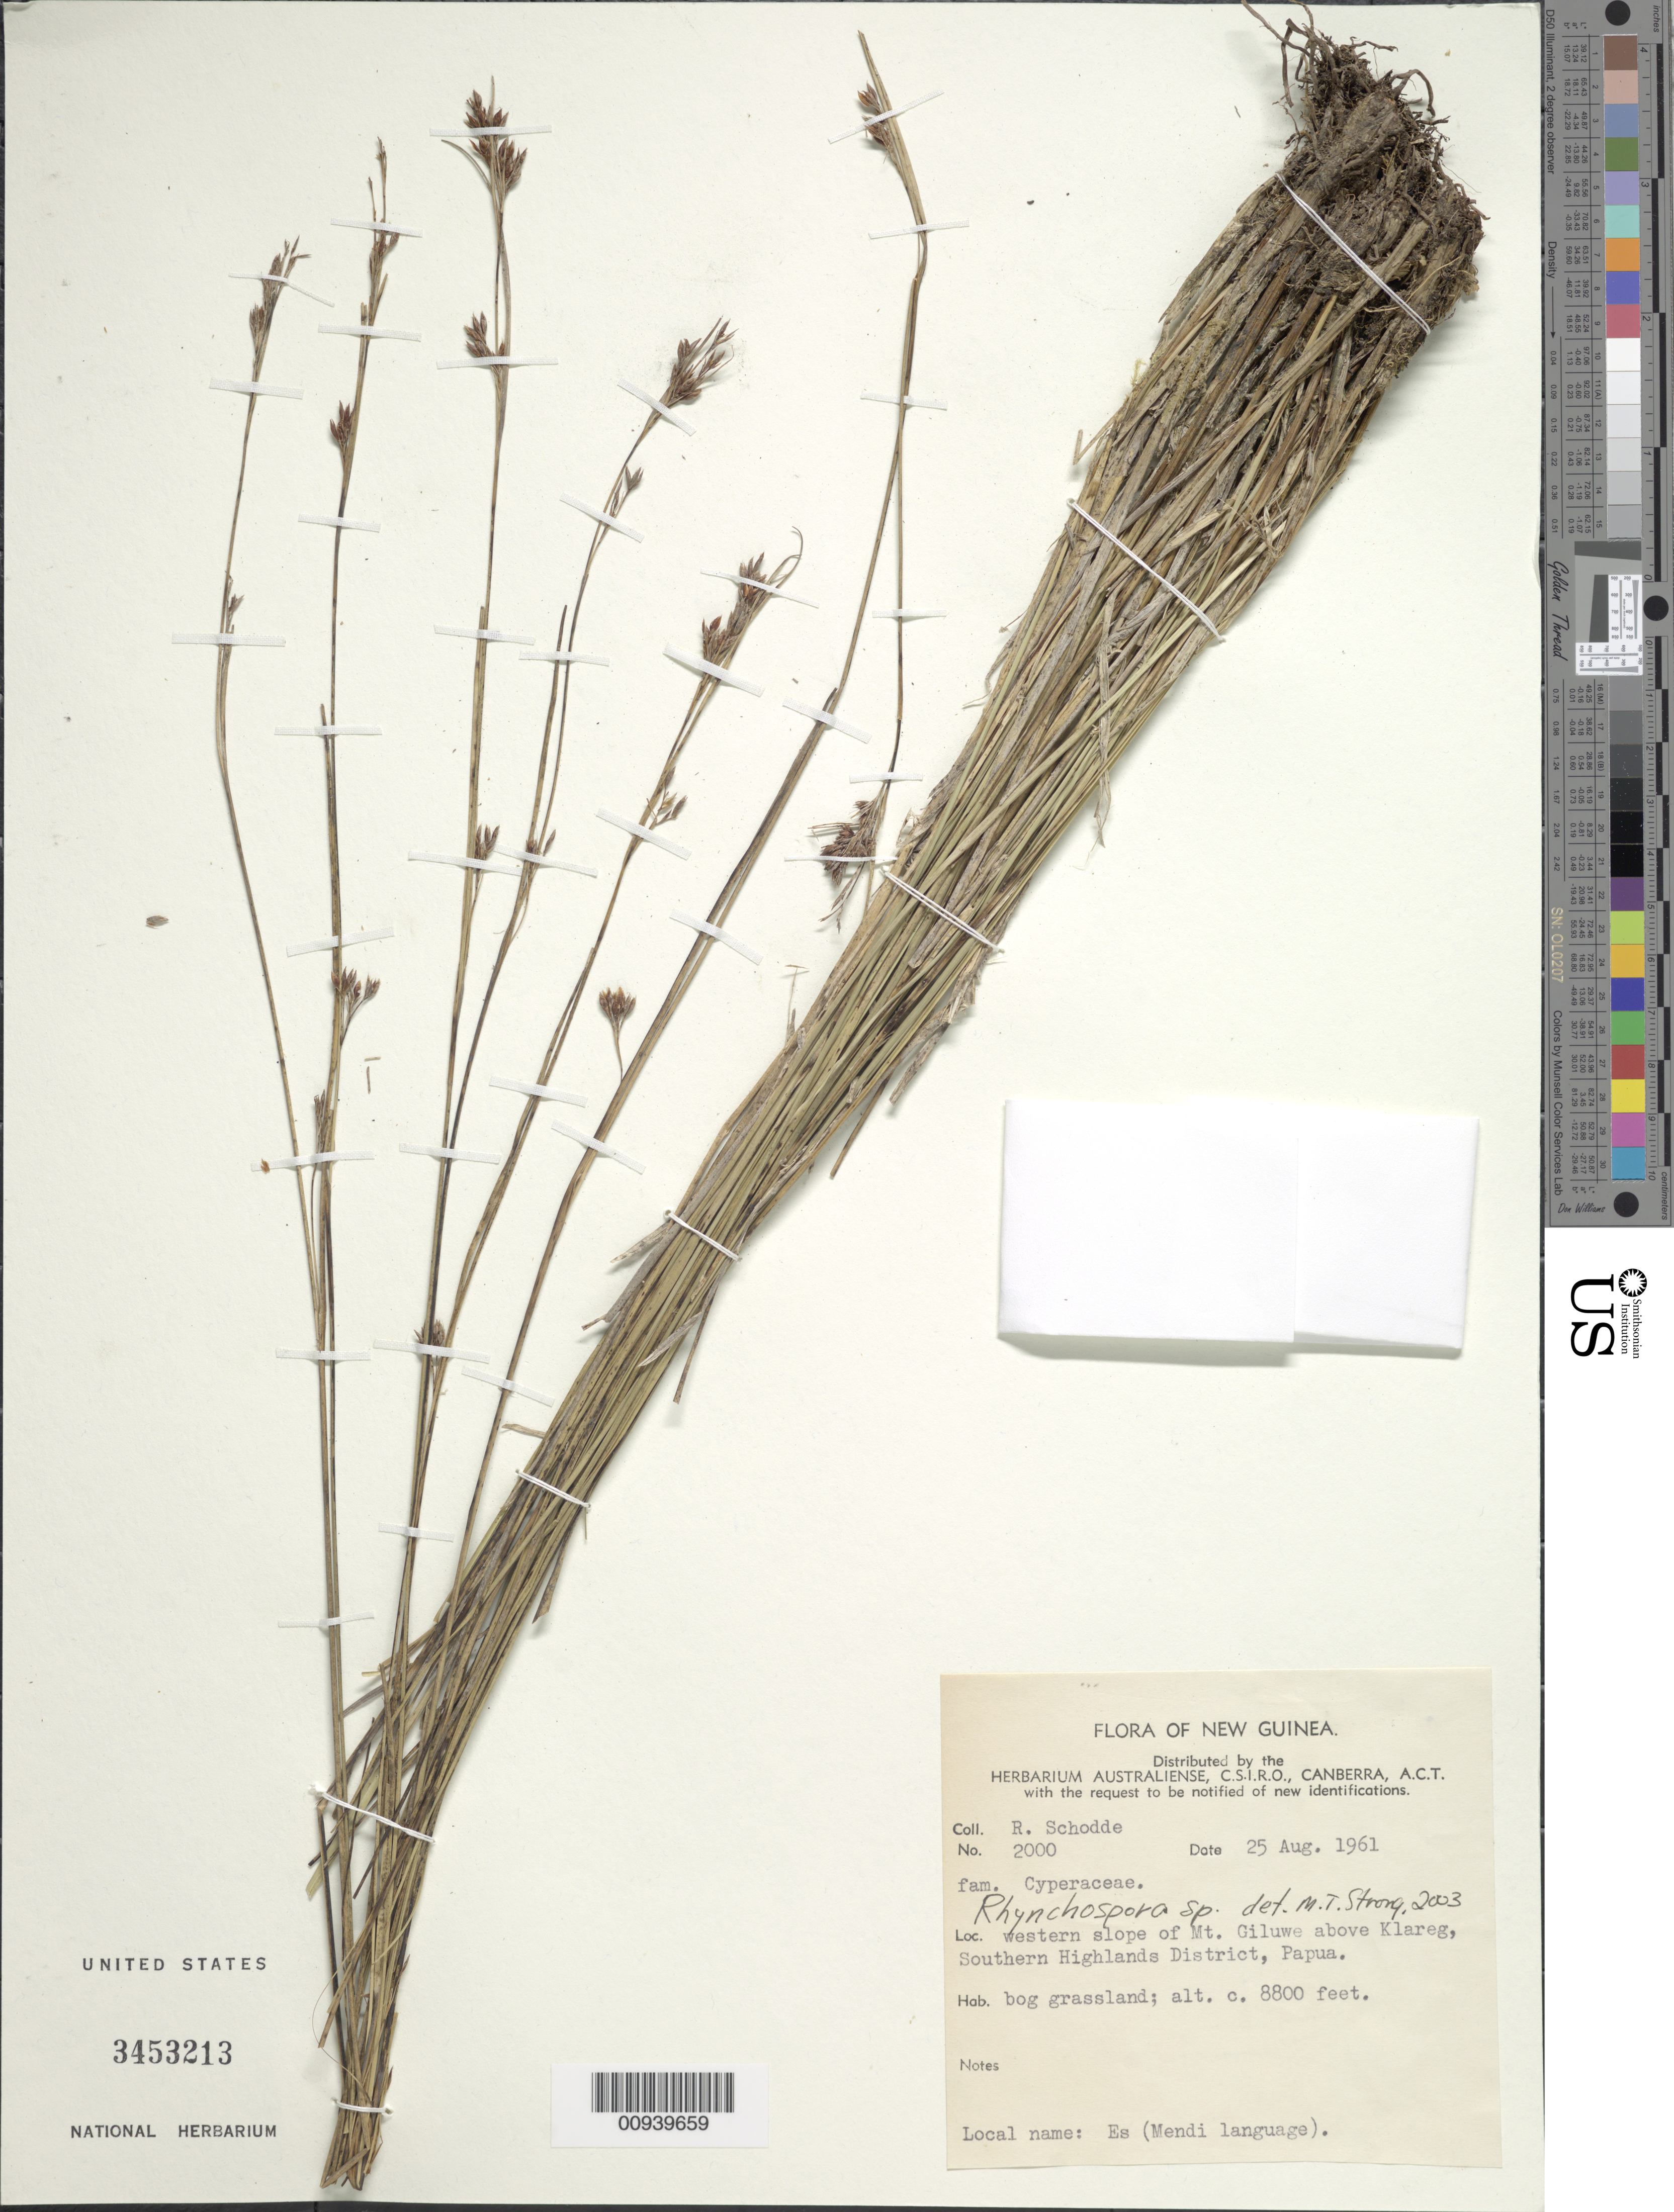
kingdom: Plantae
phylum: Tracheophyta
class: Liliopsida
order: Poales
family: Cyperaceae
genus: Rhynchospora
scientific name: Rhynchospora rugosa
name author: (Vahl) Gale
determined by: Kern, J. H.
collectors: R. Schodde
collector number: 2000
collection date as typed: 25 Aug 1961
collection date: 1961-08-25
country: Papua New Guinea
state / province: Southern Highlands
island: New Guinea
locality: Western slope of Mt. Giluwe, above Klareg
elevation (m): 2682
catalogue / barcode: US 3453213